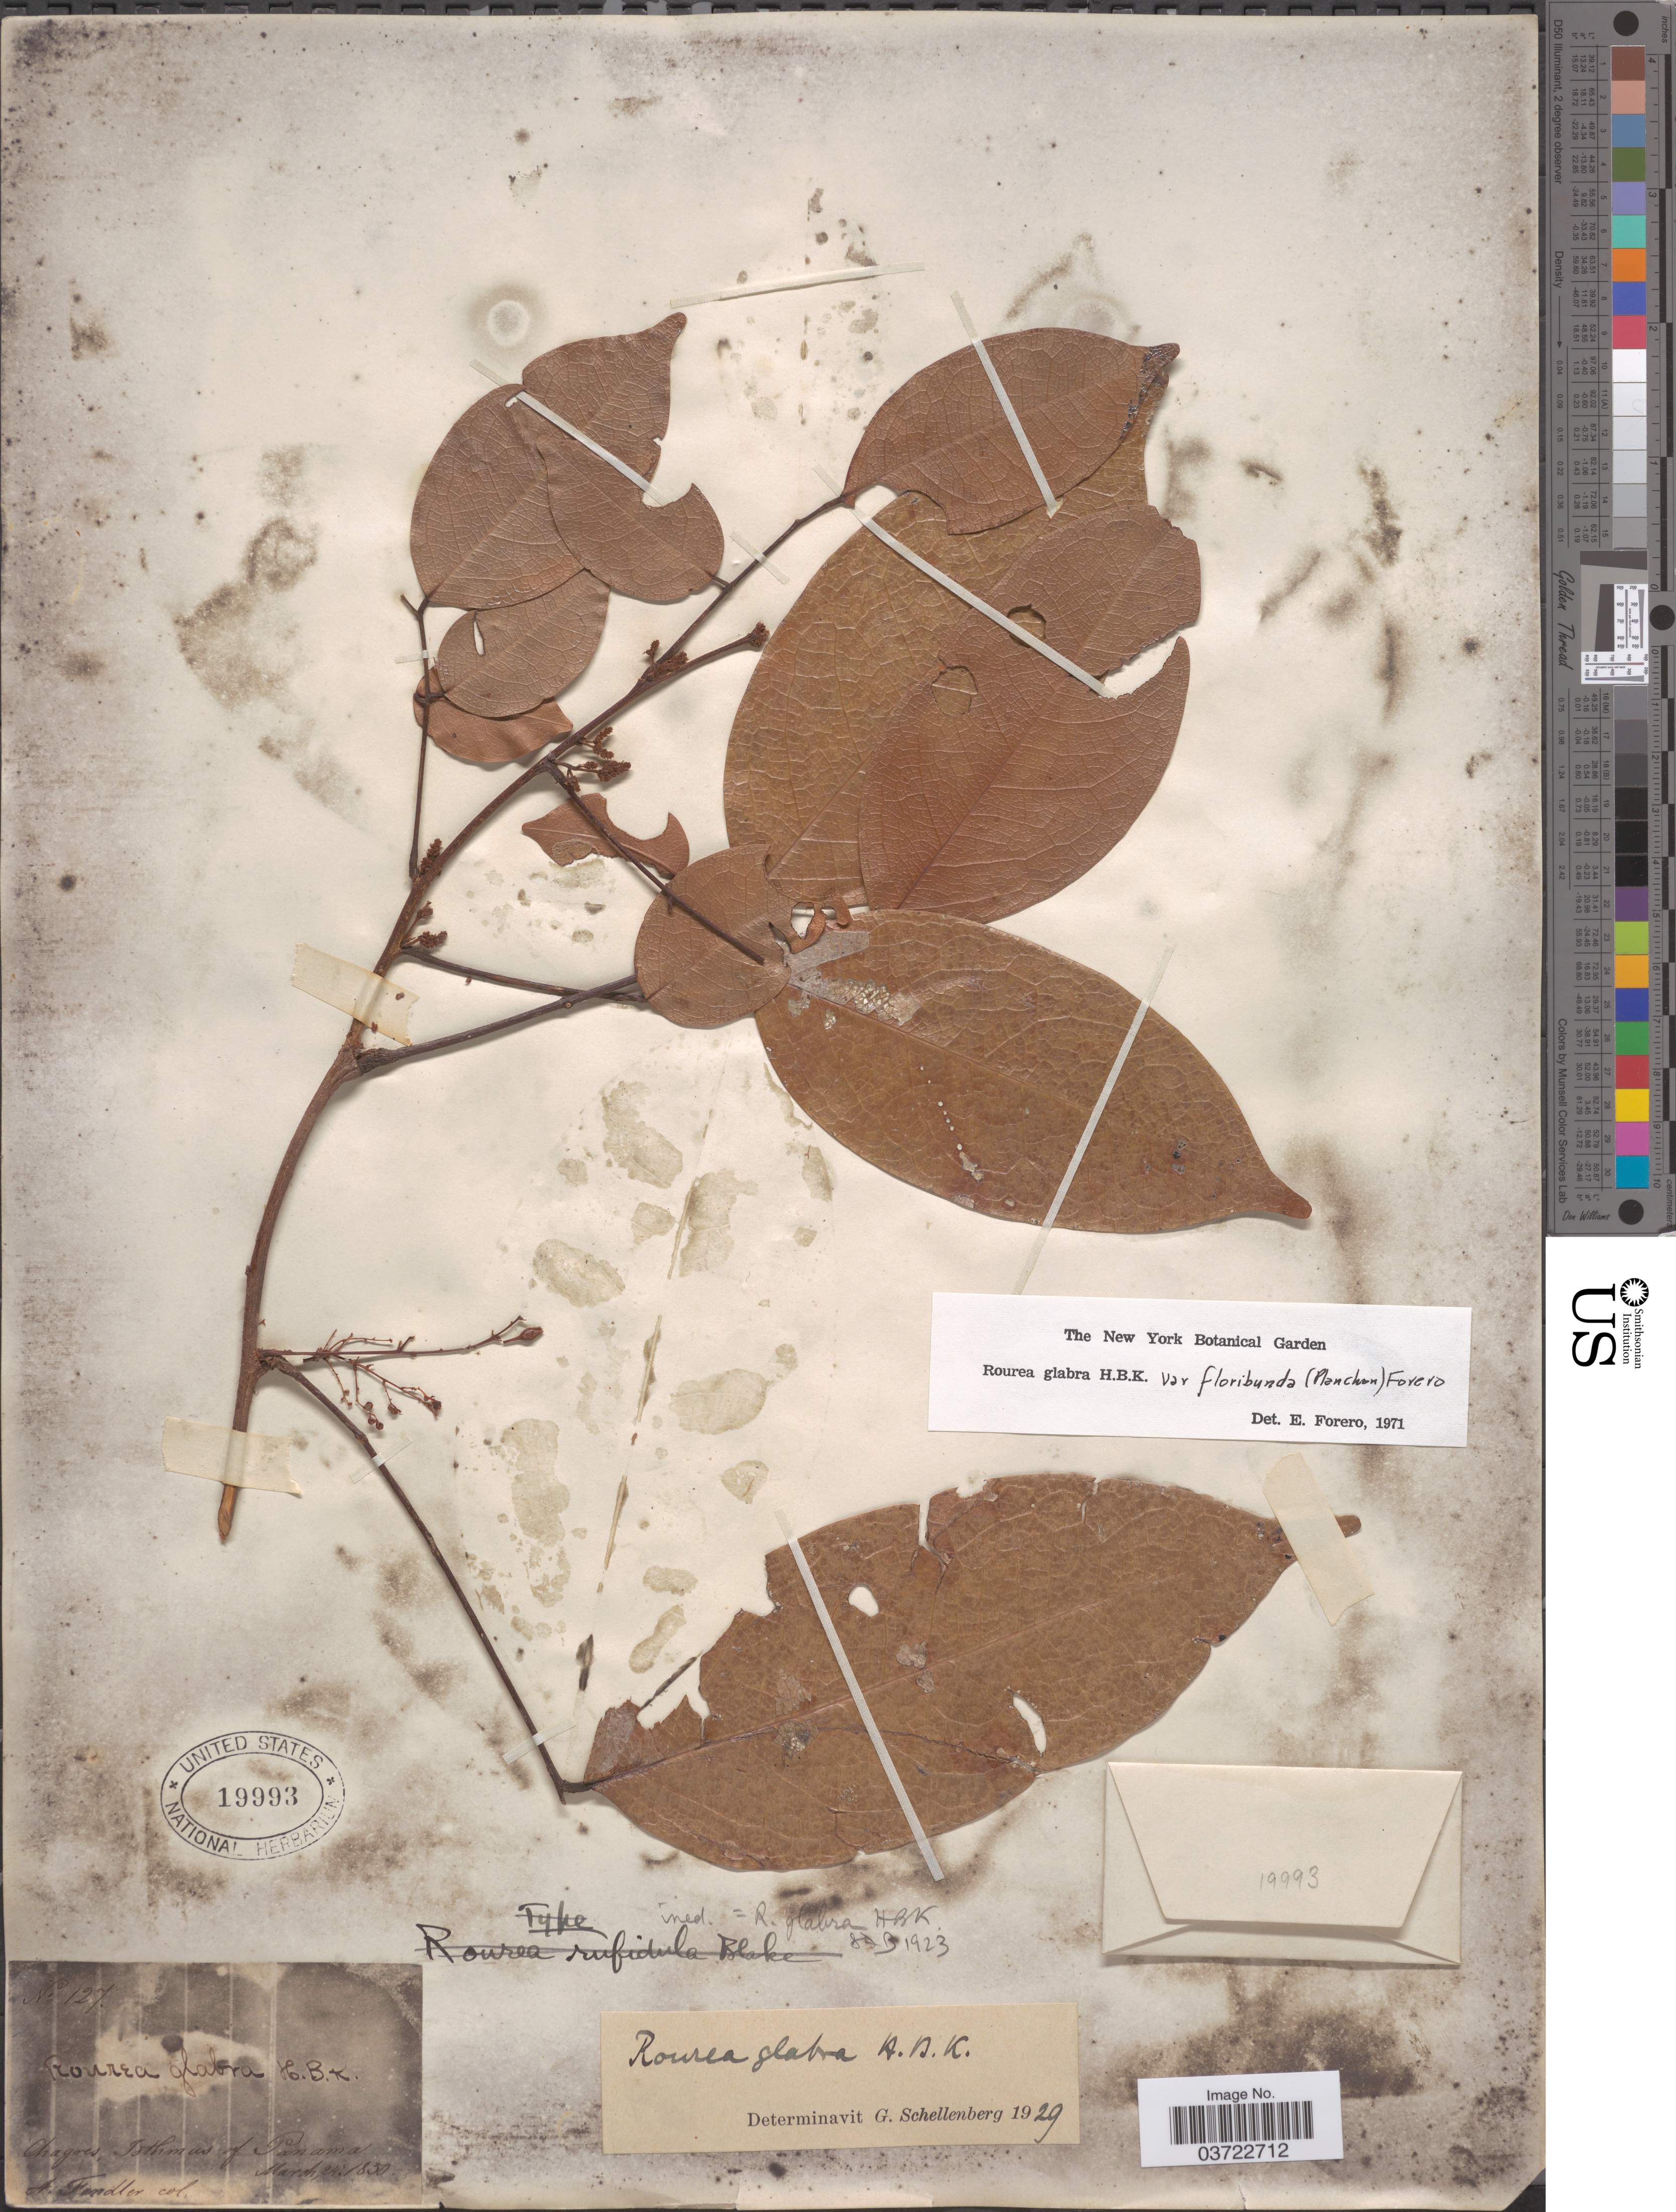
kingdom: Plantae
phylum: Tracheophyta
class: Magnoliopsida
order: Oxalidales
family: Connaraceae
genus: Rourea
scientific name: Rourea glabra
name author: Kunth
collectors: -. Fendler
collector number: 127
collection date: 1830-03-24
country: Panama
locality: Chagres, Isthmus of Panama.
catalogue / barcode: US 19993